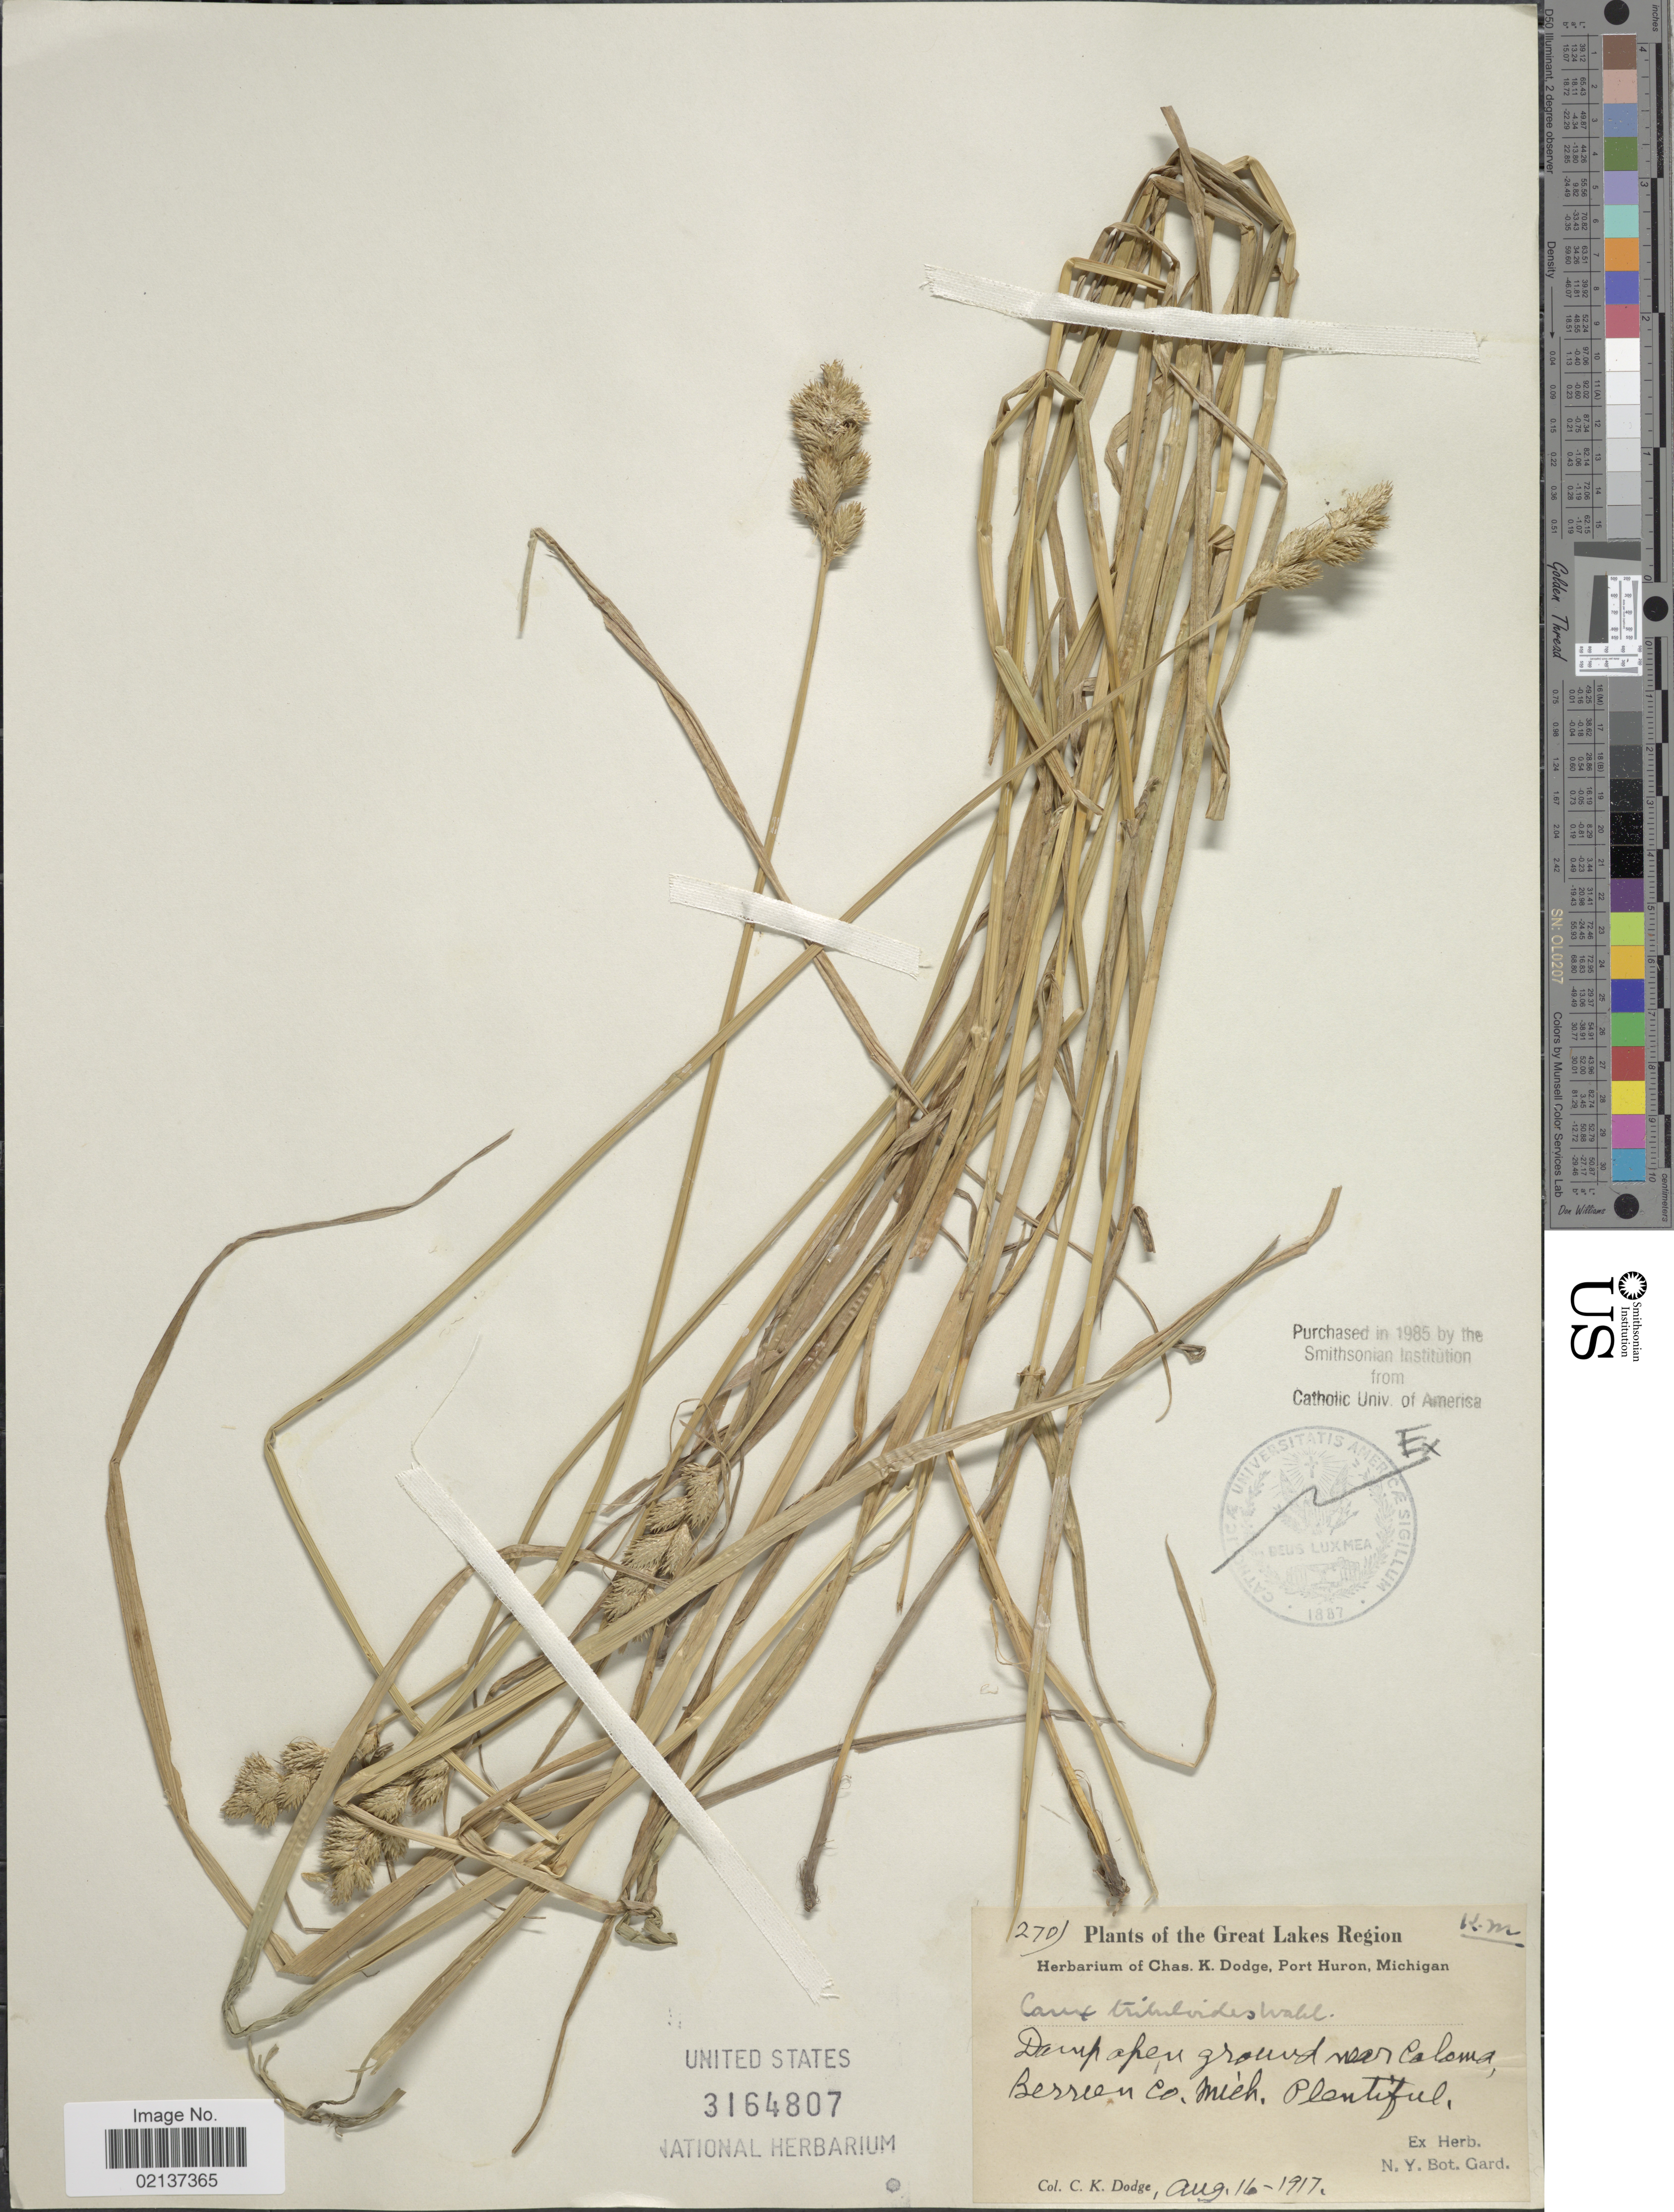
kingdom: Plantae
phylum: Tracheophyta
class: Liliopsida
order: Poales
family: Cyperaceae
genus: Carex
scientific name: Carex tribuloides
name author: Wahlenb.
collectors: C. Dodge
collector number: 270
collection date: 1917-08-16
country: United States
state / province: Michigan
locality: Great Lakes Region, near Coloma, Berrien Co, Mich.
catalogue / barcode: US 3164807